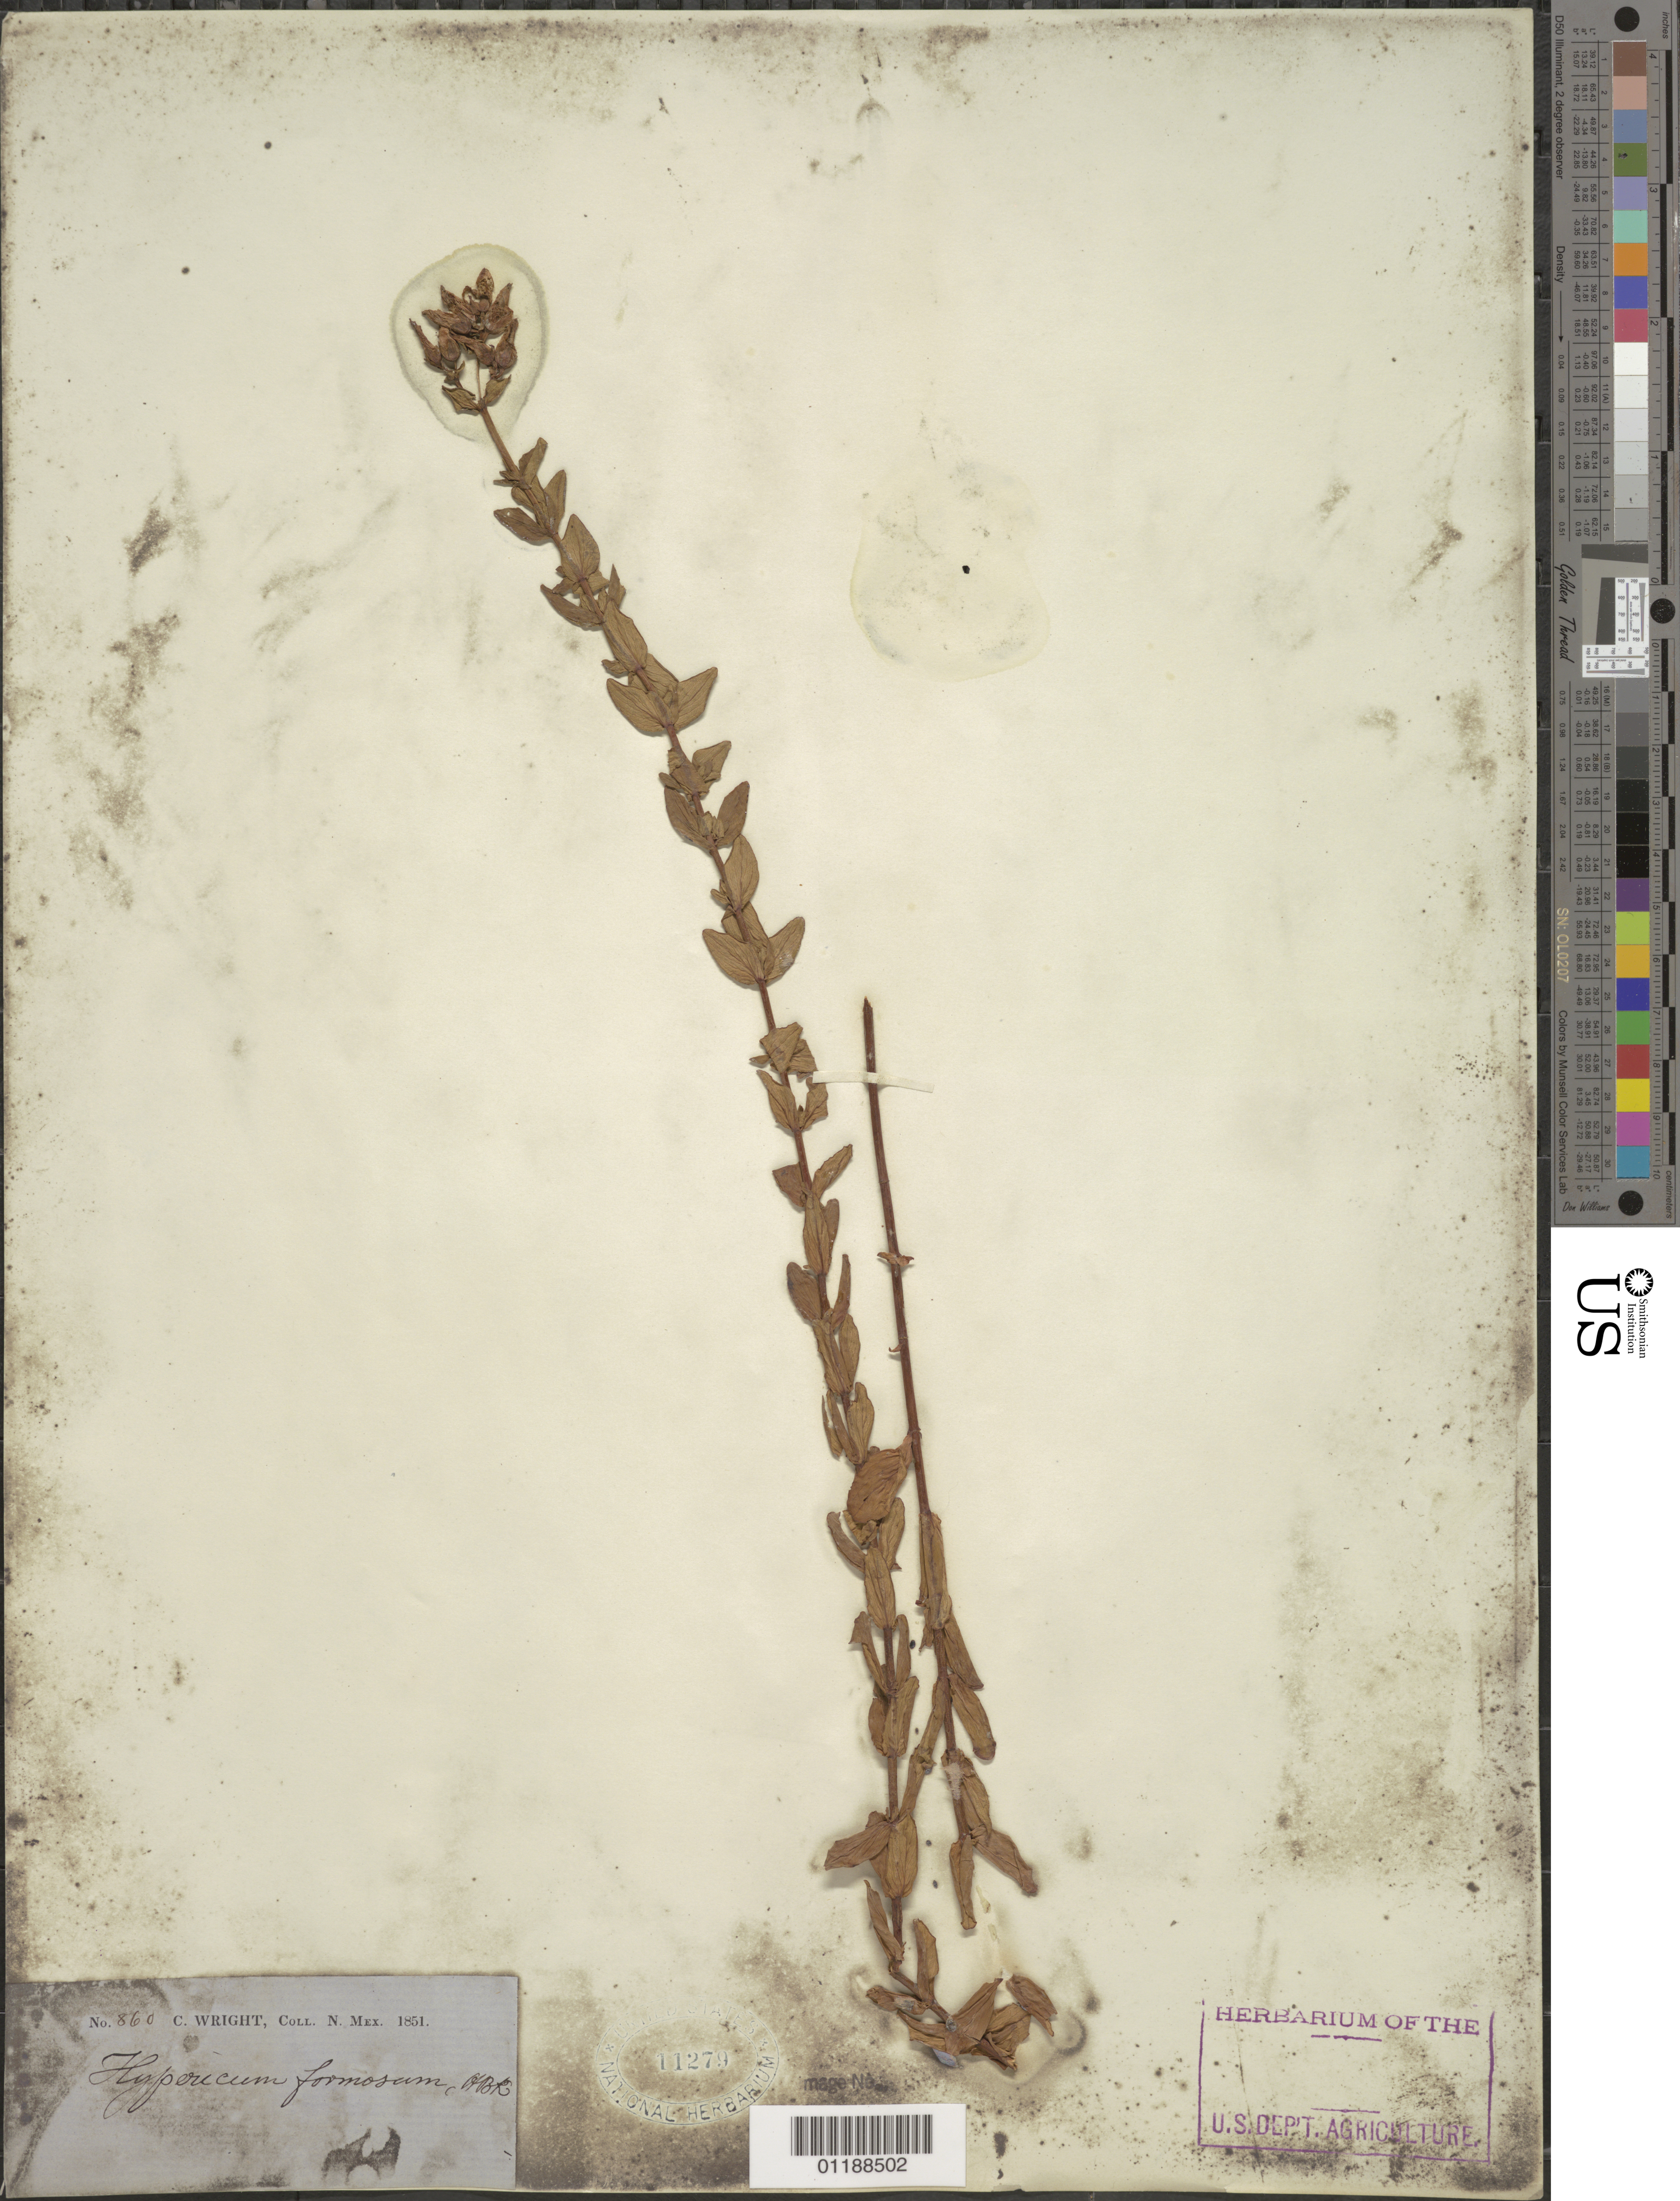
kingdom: Plantae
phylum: Tracheophyta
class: Magnoliopsida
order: Malpighiales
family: Hypericaceae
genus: Hypericum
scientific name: Hypericum formosum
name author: Kunth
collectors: C. Wright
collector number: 860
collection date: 1851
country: United States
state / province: New Mexico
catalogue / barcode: US 11279